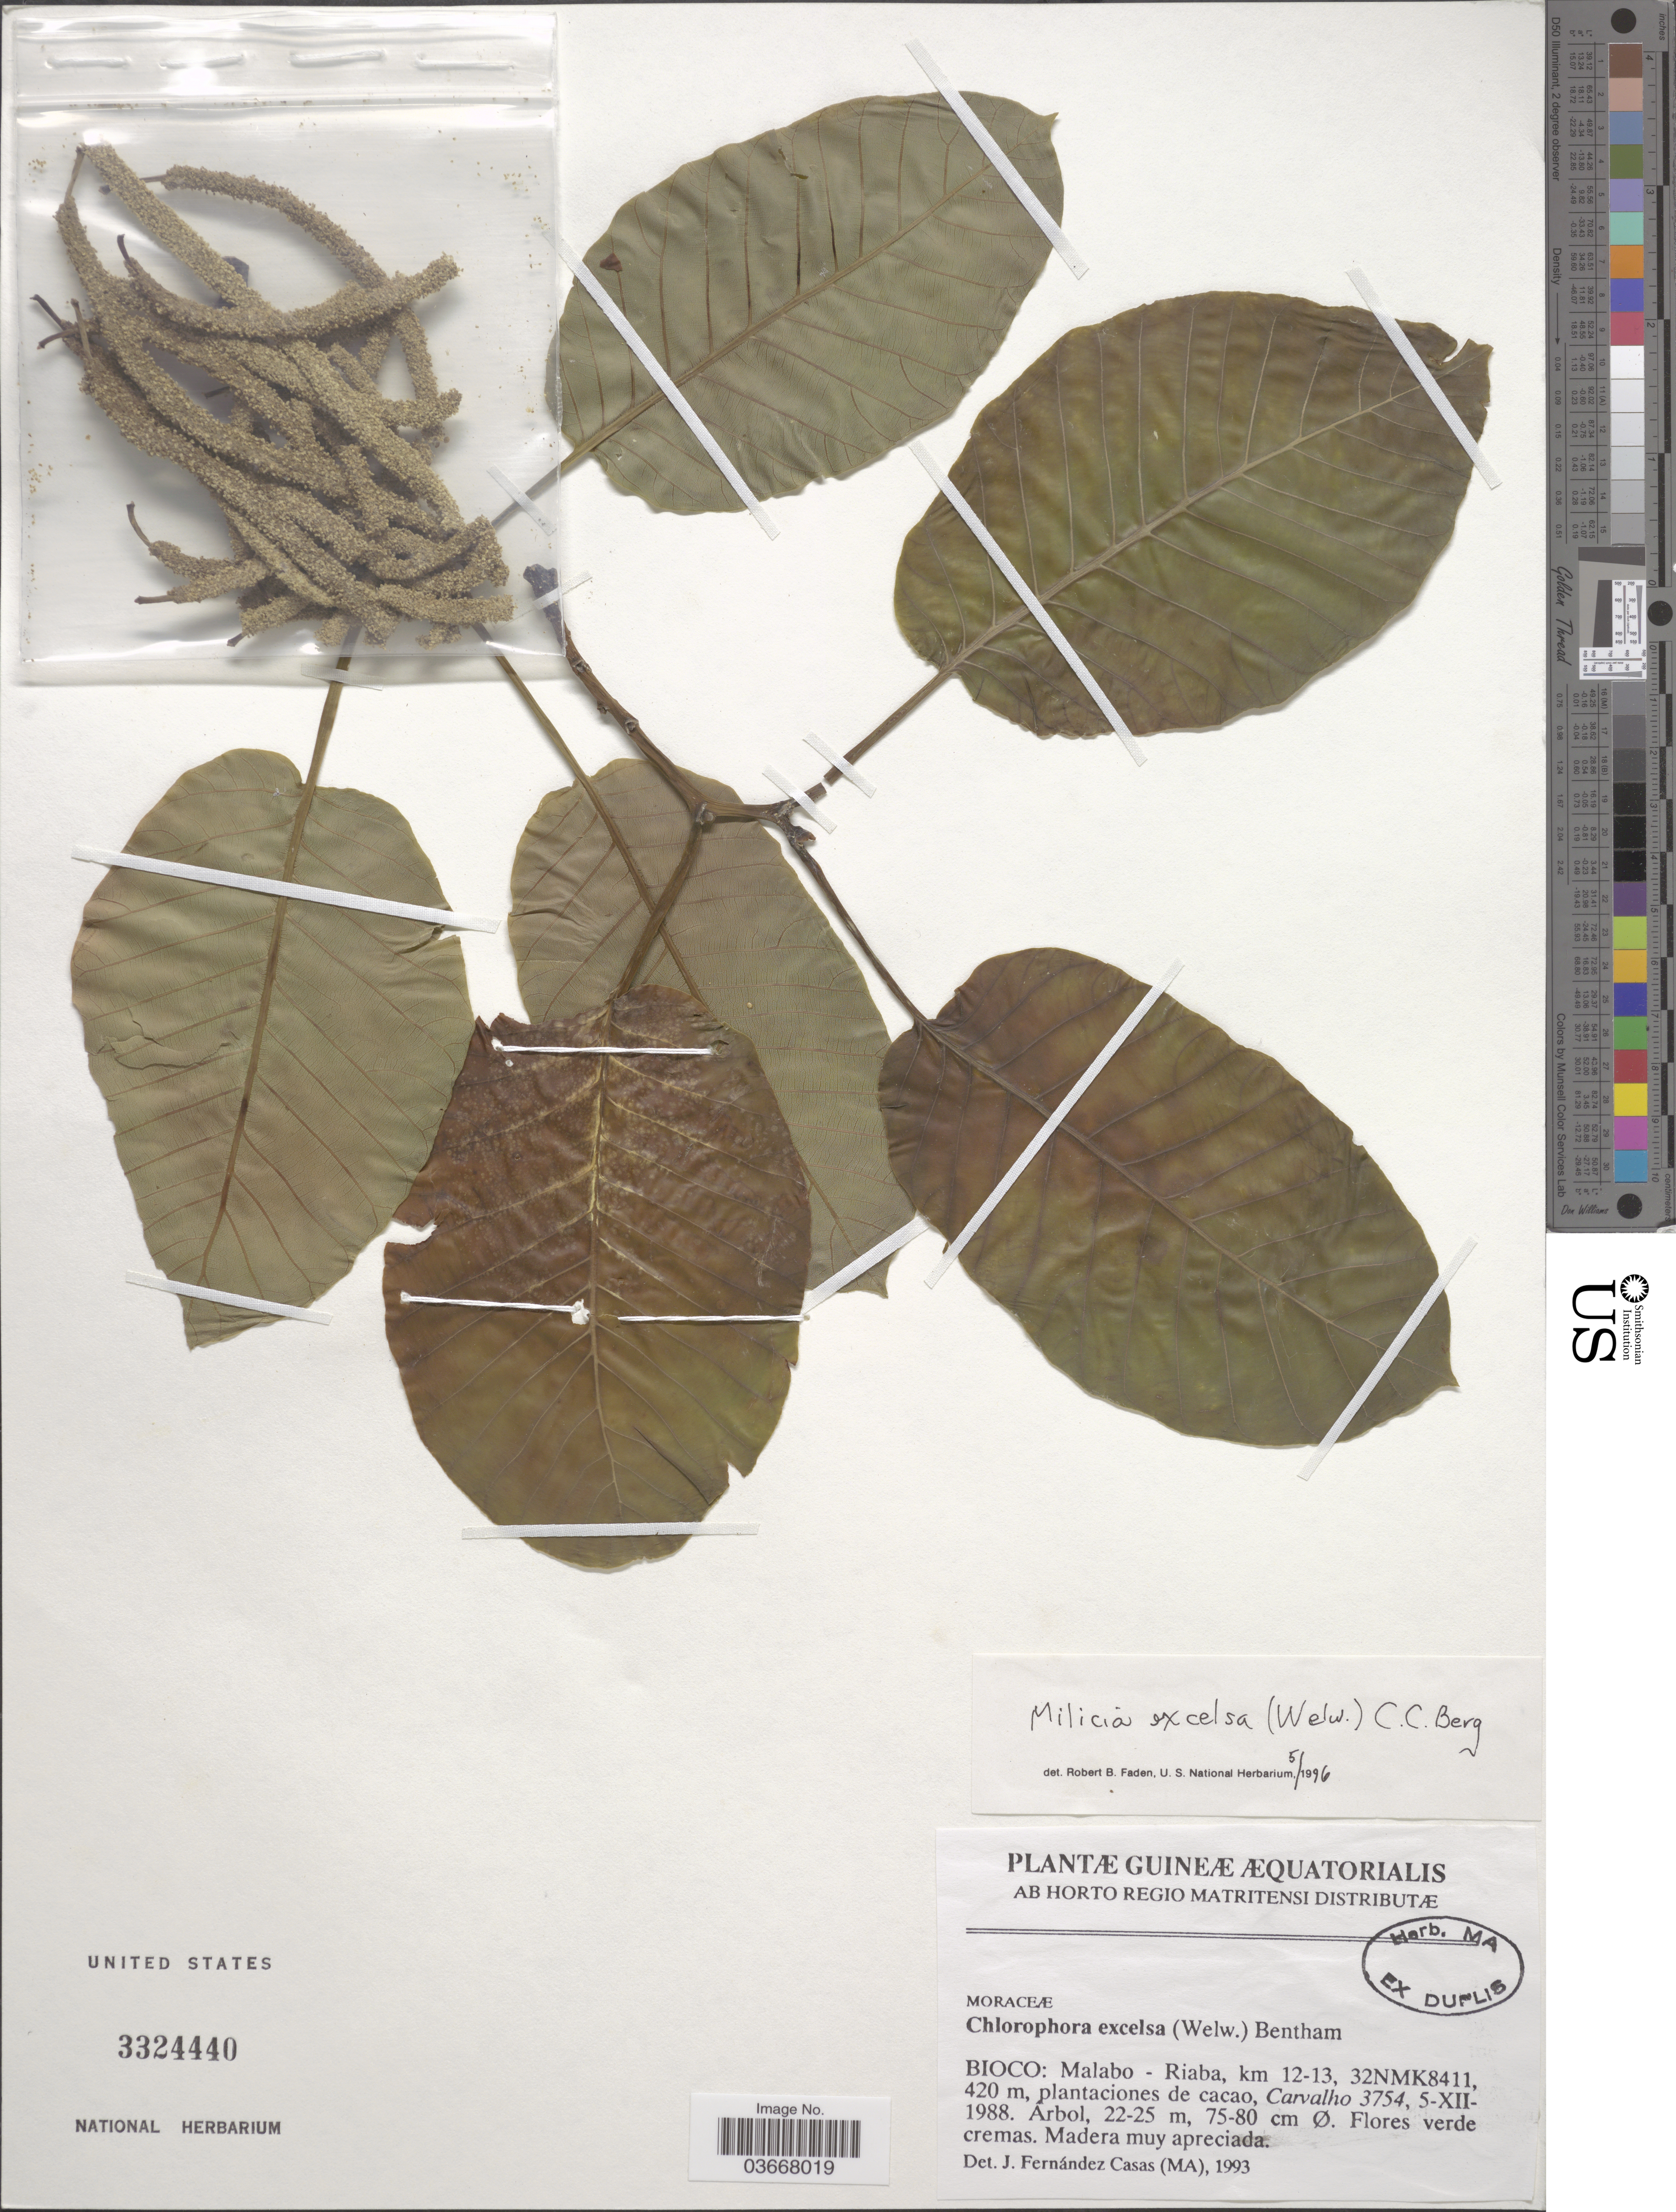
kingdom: Plantae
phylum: Tracheophyta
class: Magnoliopsida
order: Rosales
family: Moraceae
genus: Milicia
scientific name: Milicia excelsa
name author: (Welw.) C.C. Berg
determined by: Faden, Robert B., (US), Smithsonian Institution - National Museum of Natural History (UNITED STATES)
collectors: Carvalho, --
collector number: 3754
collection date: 1988-12-05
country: Equatorial Guinea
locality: Guineæ Æquatorialis. Bioco: Malabo - Riaba, km 12-13, 32NMK8411.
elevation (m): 420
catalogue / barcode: US 3324440